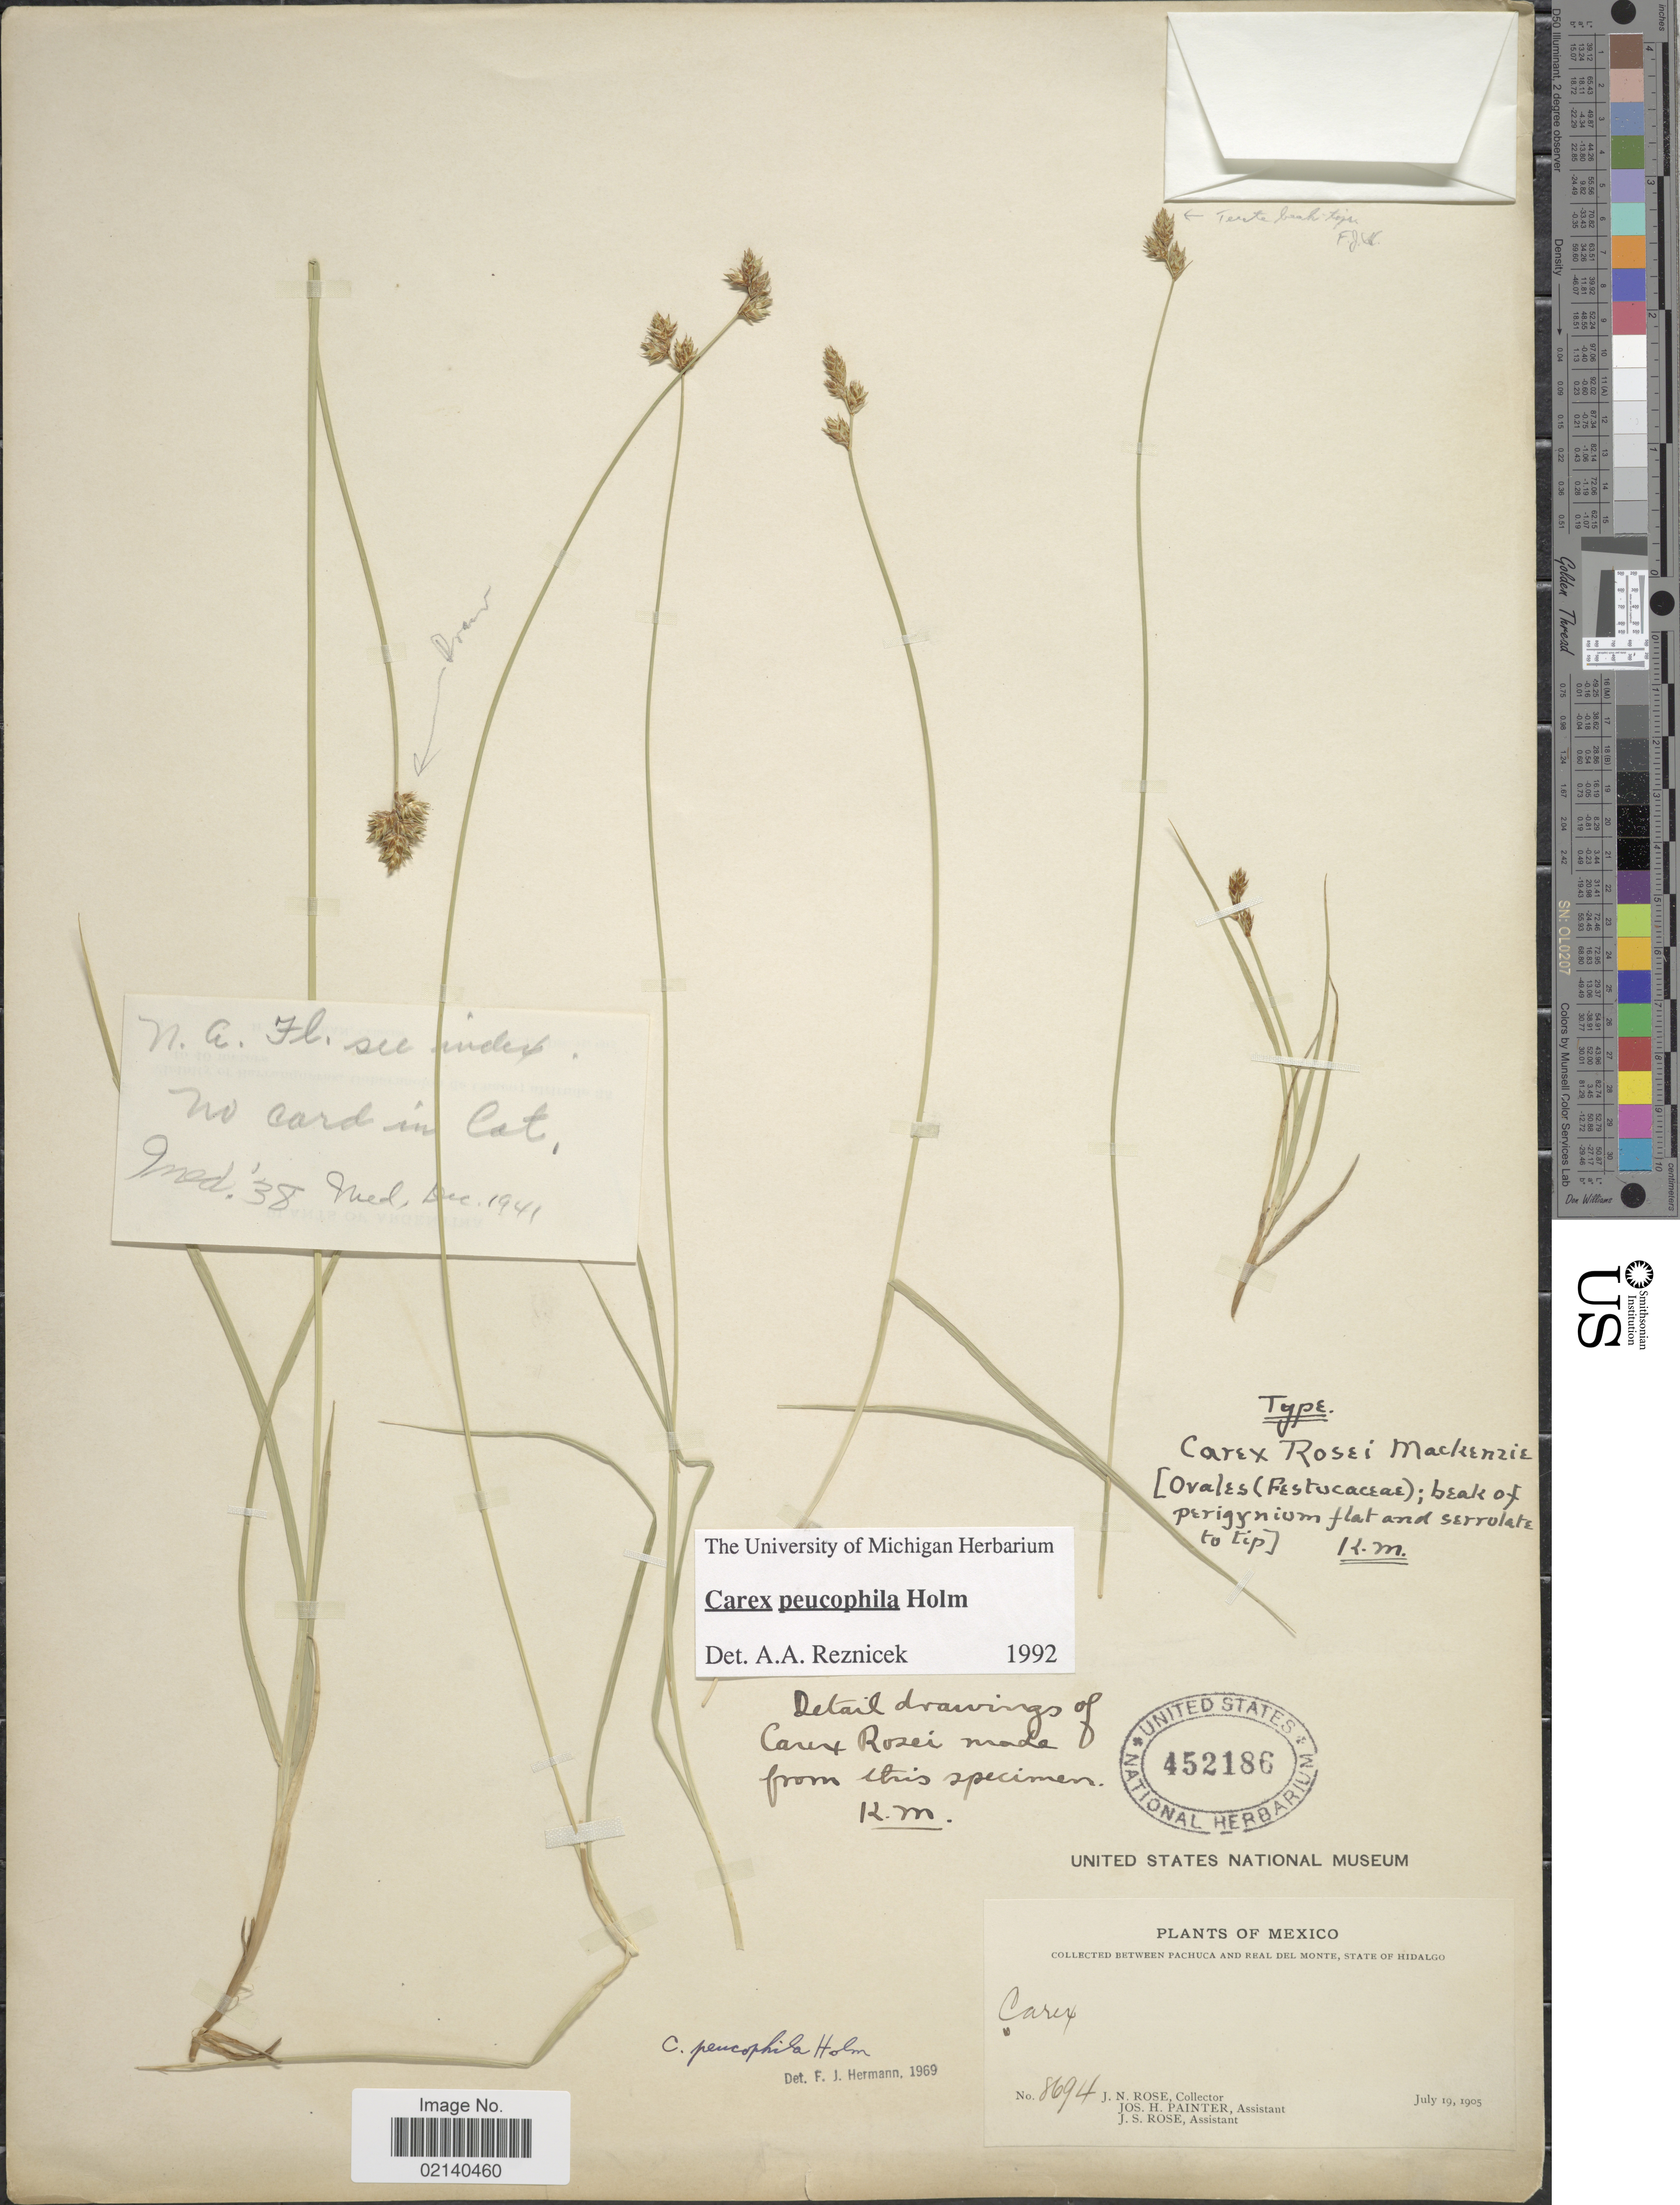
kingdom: Plantae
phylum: Tracheophyta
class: Liliopsida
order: Poales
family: Cyperaceae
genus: Carex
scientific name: Carex peucophila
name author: Holm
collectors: J. N. Rose, J. H. Painter & J. S. Rose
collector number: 8694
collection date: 1905-07-19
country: Mexico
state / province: Hidalgo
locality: Between Pachuca and Real Del Monte.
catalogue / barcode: US 452186